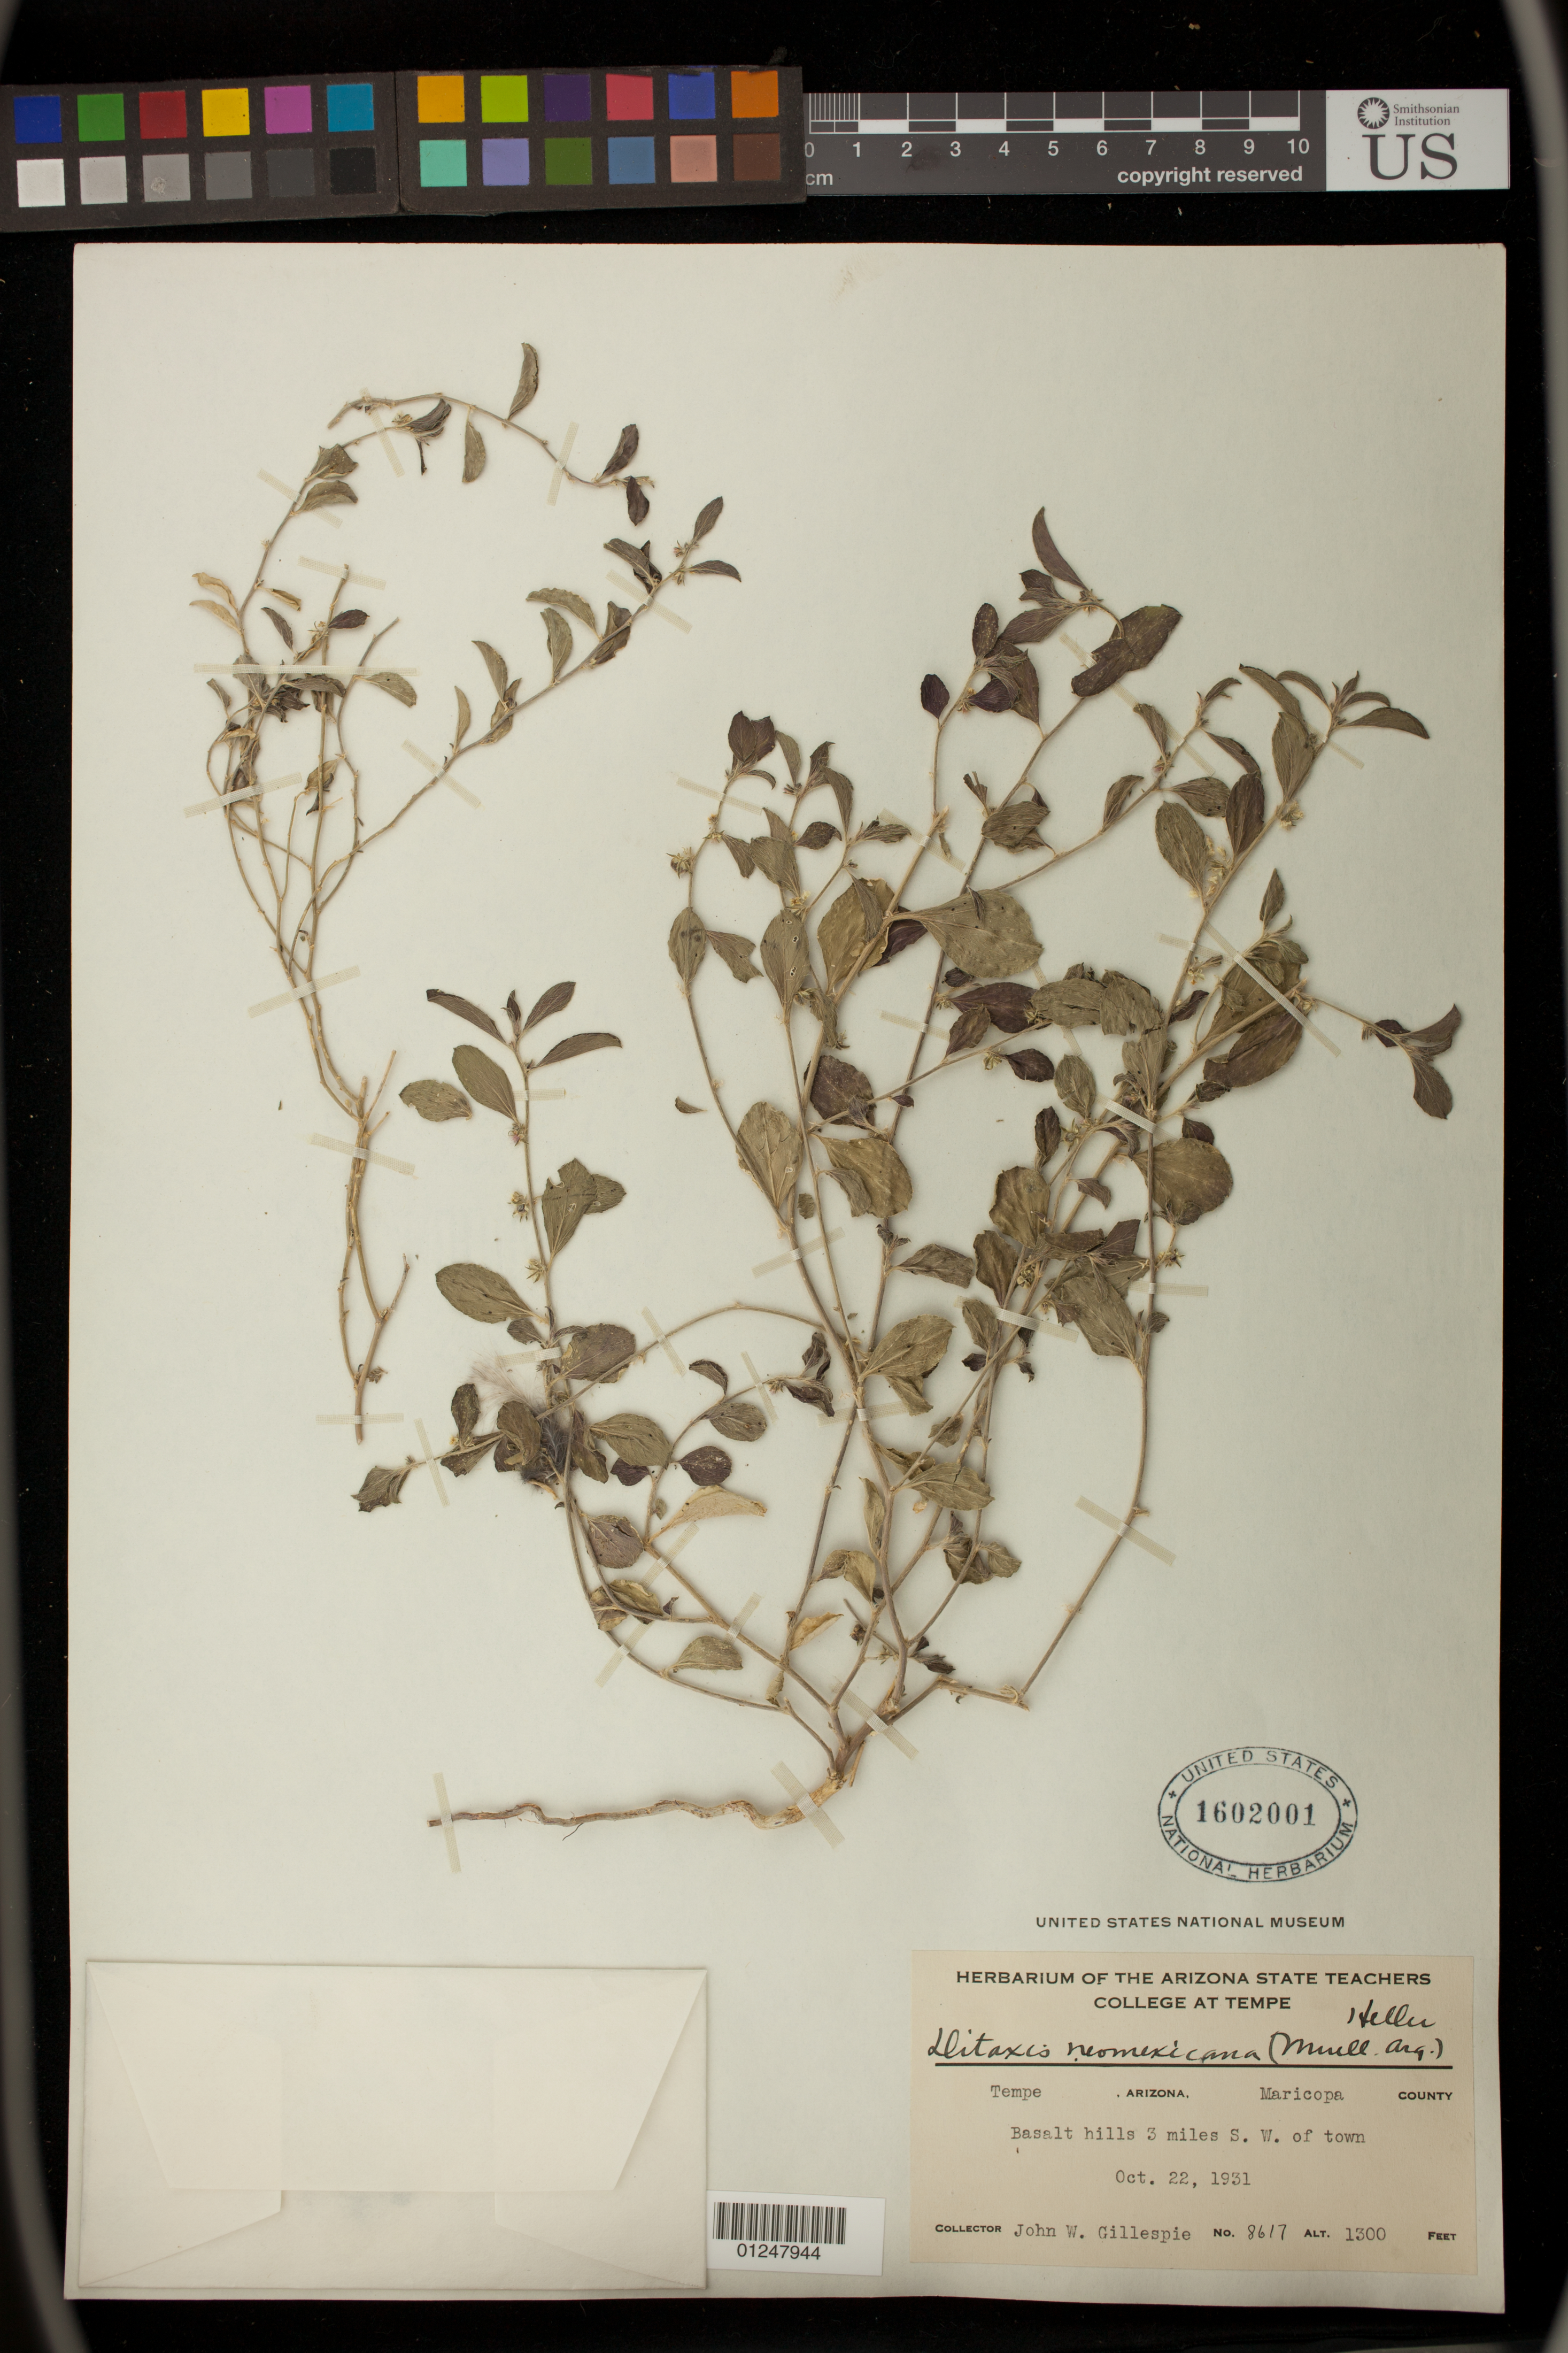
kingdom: Plantae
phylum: Tracheophyta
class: Magnoliopsida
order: Malpighiales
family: Euphorbiaceae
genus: Argythamnia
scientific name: Argythamnia serrata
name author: (Torr.) Müll. Arg.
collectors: J. W. Gillespie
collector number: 8617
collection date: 1931-10-22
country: United States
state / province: Arizona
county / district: Maricopa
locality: Tempe, Basalt hills 3 miles S.W. of town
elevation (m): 396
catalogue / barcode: US 1602001